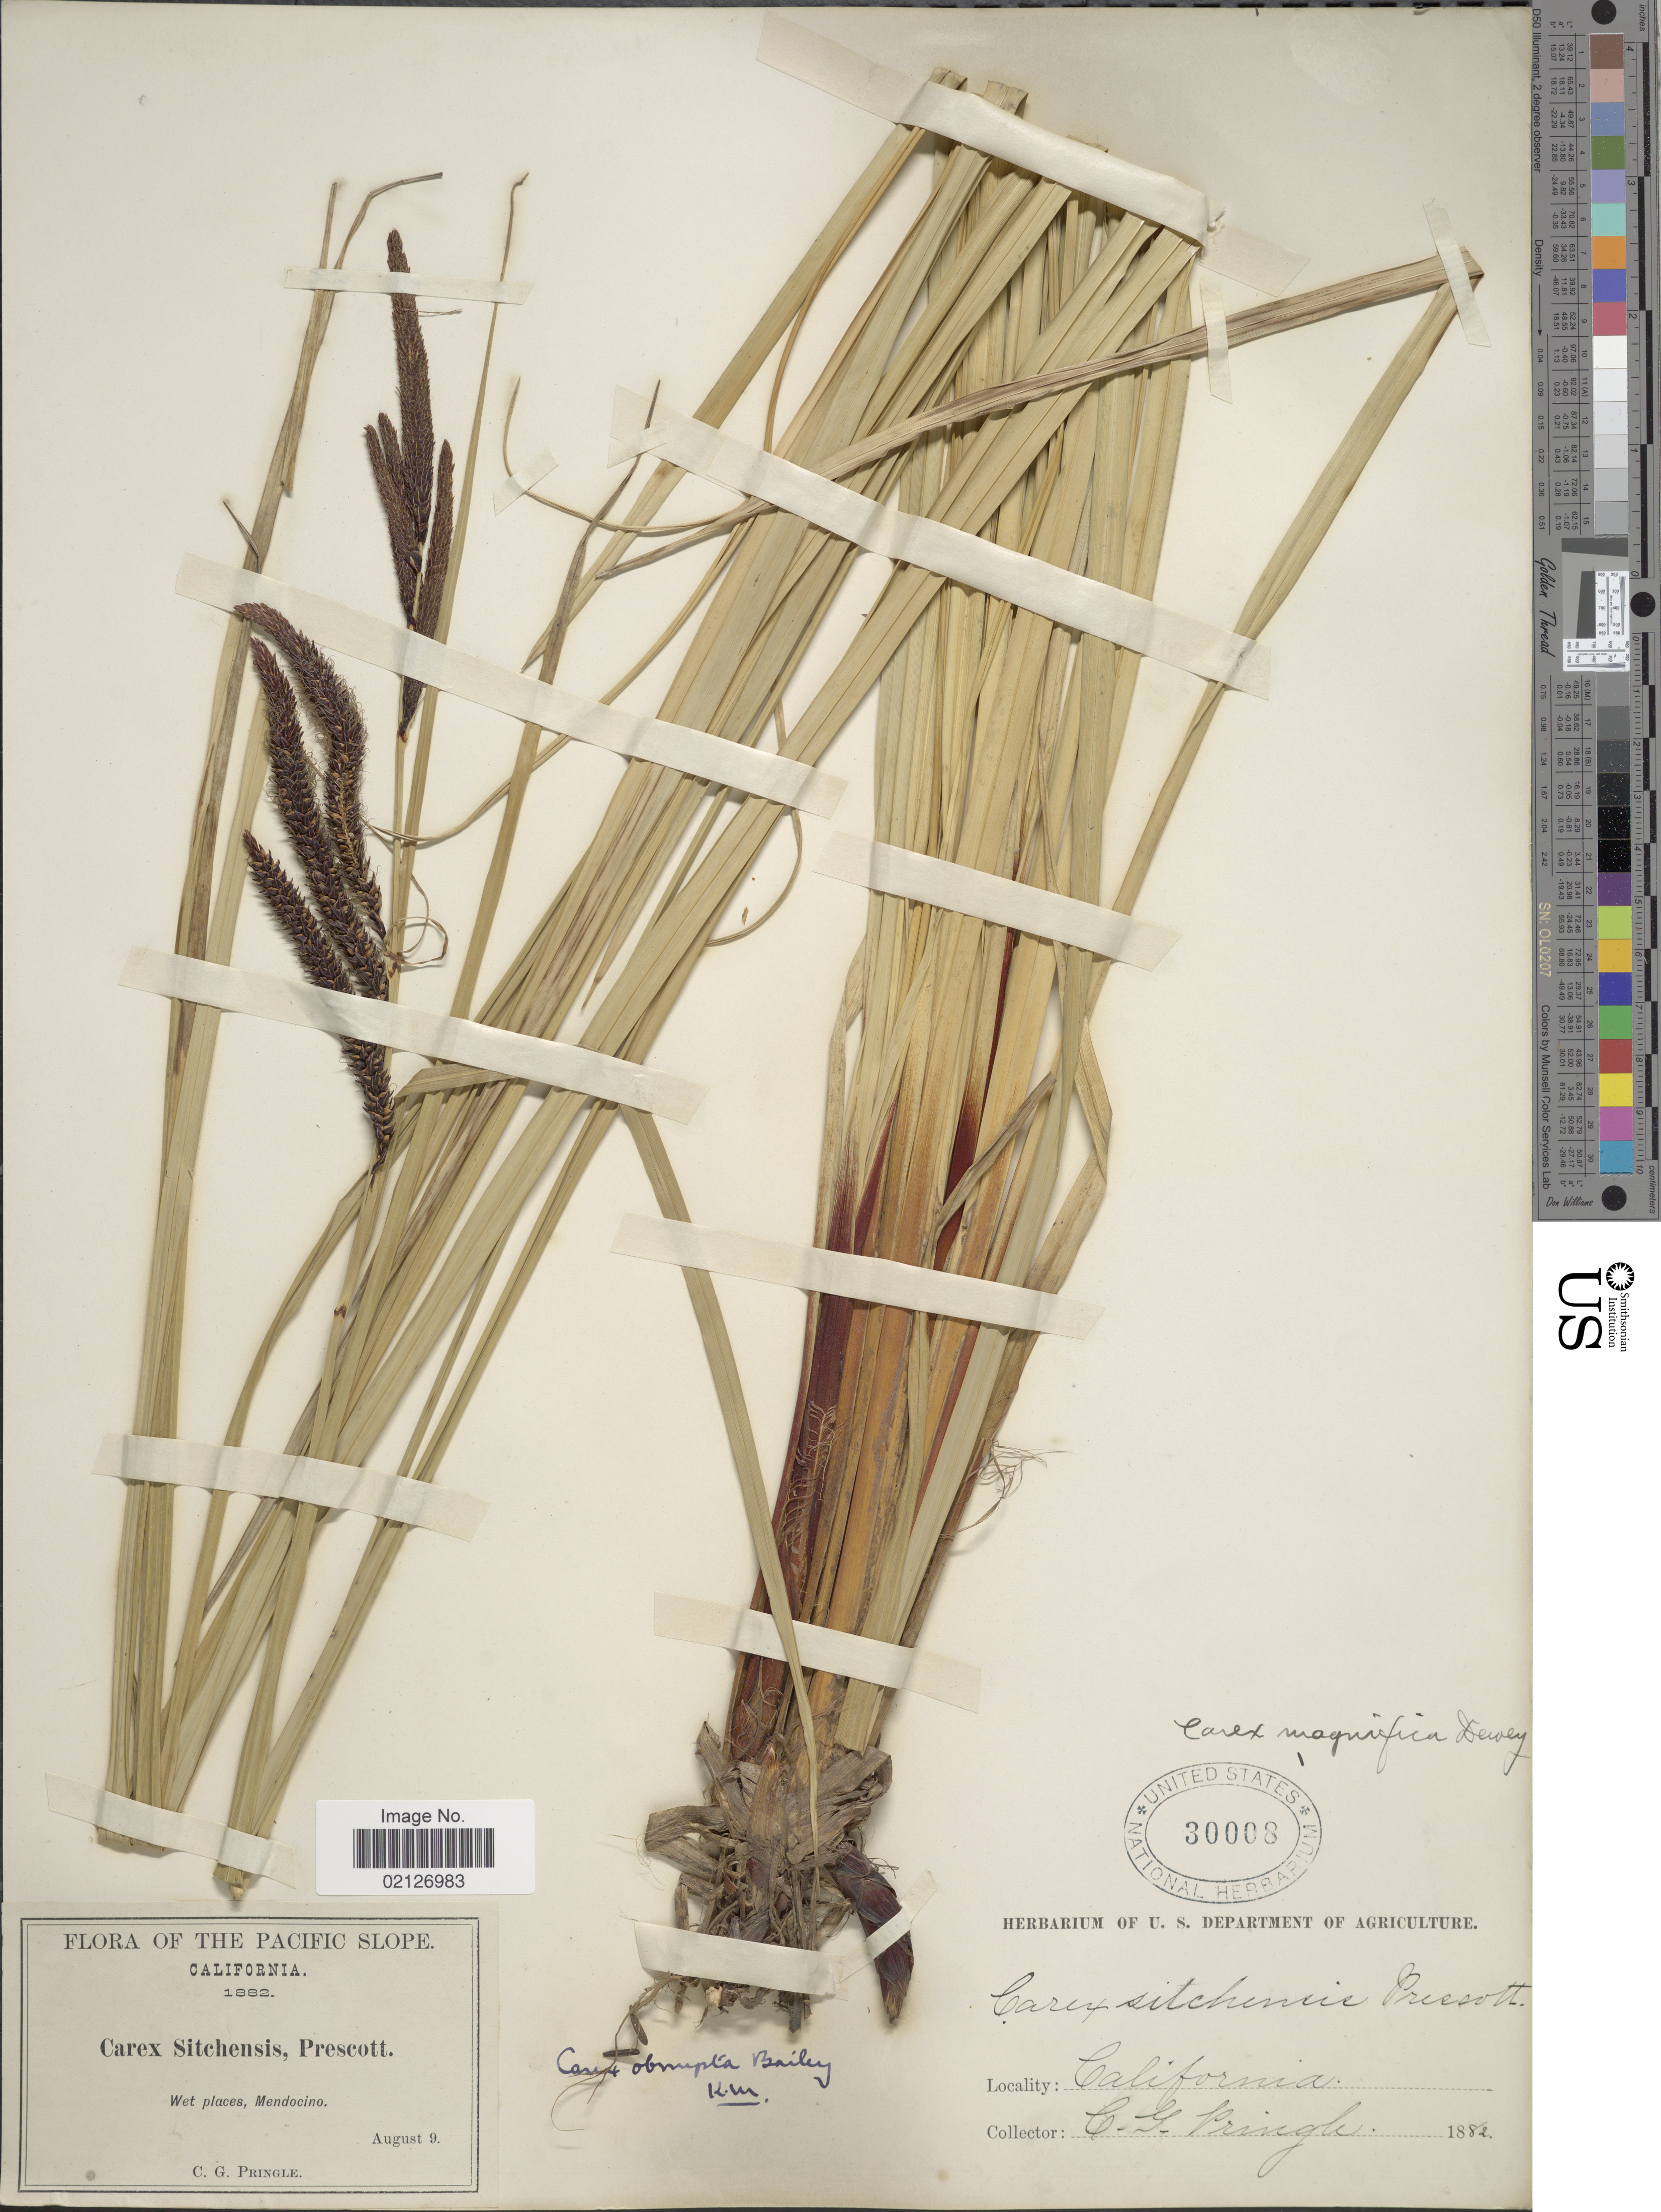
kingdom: Plantae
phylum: Tracheophyta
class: Liliopsida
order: Poales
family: Cyperaceae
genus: Carex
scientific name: Carex obnupta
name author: L.H. Bailey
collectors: C. G. Pringle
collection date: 1882-08-09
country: United States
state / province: California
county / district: Mendocino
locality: Pacific Slope, Mendocino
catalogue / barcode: US 30008